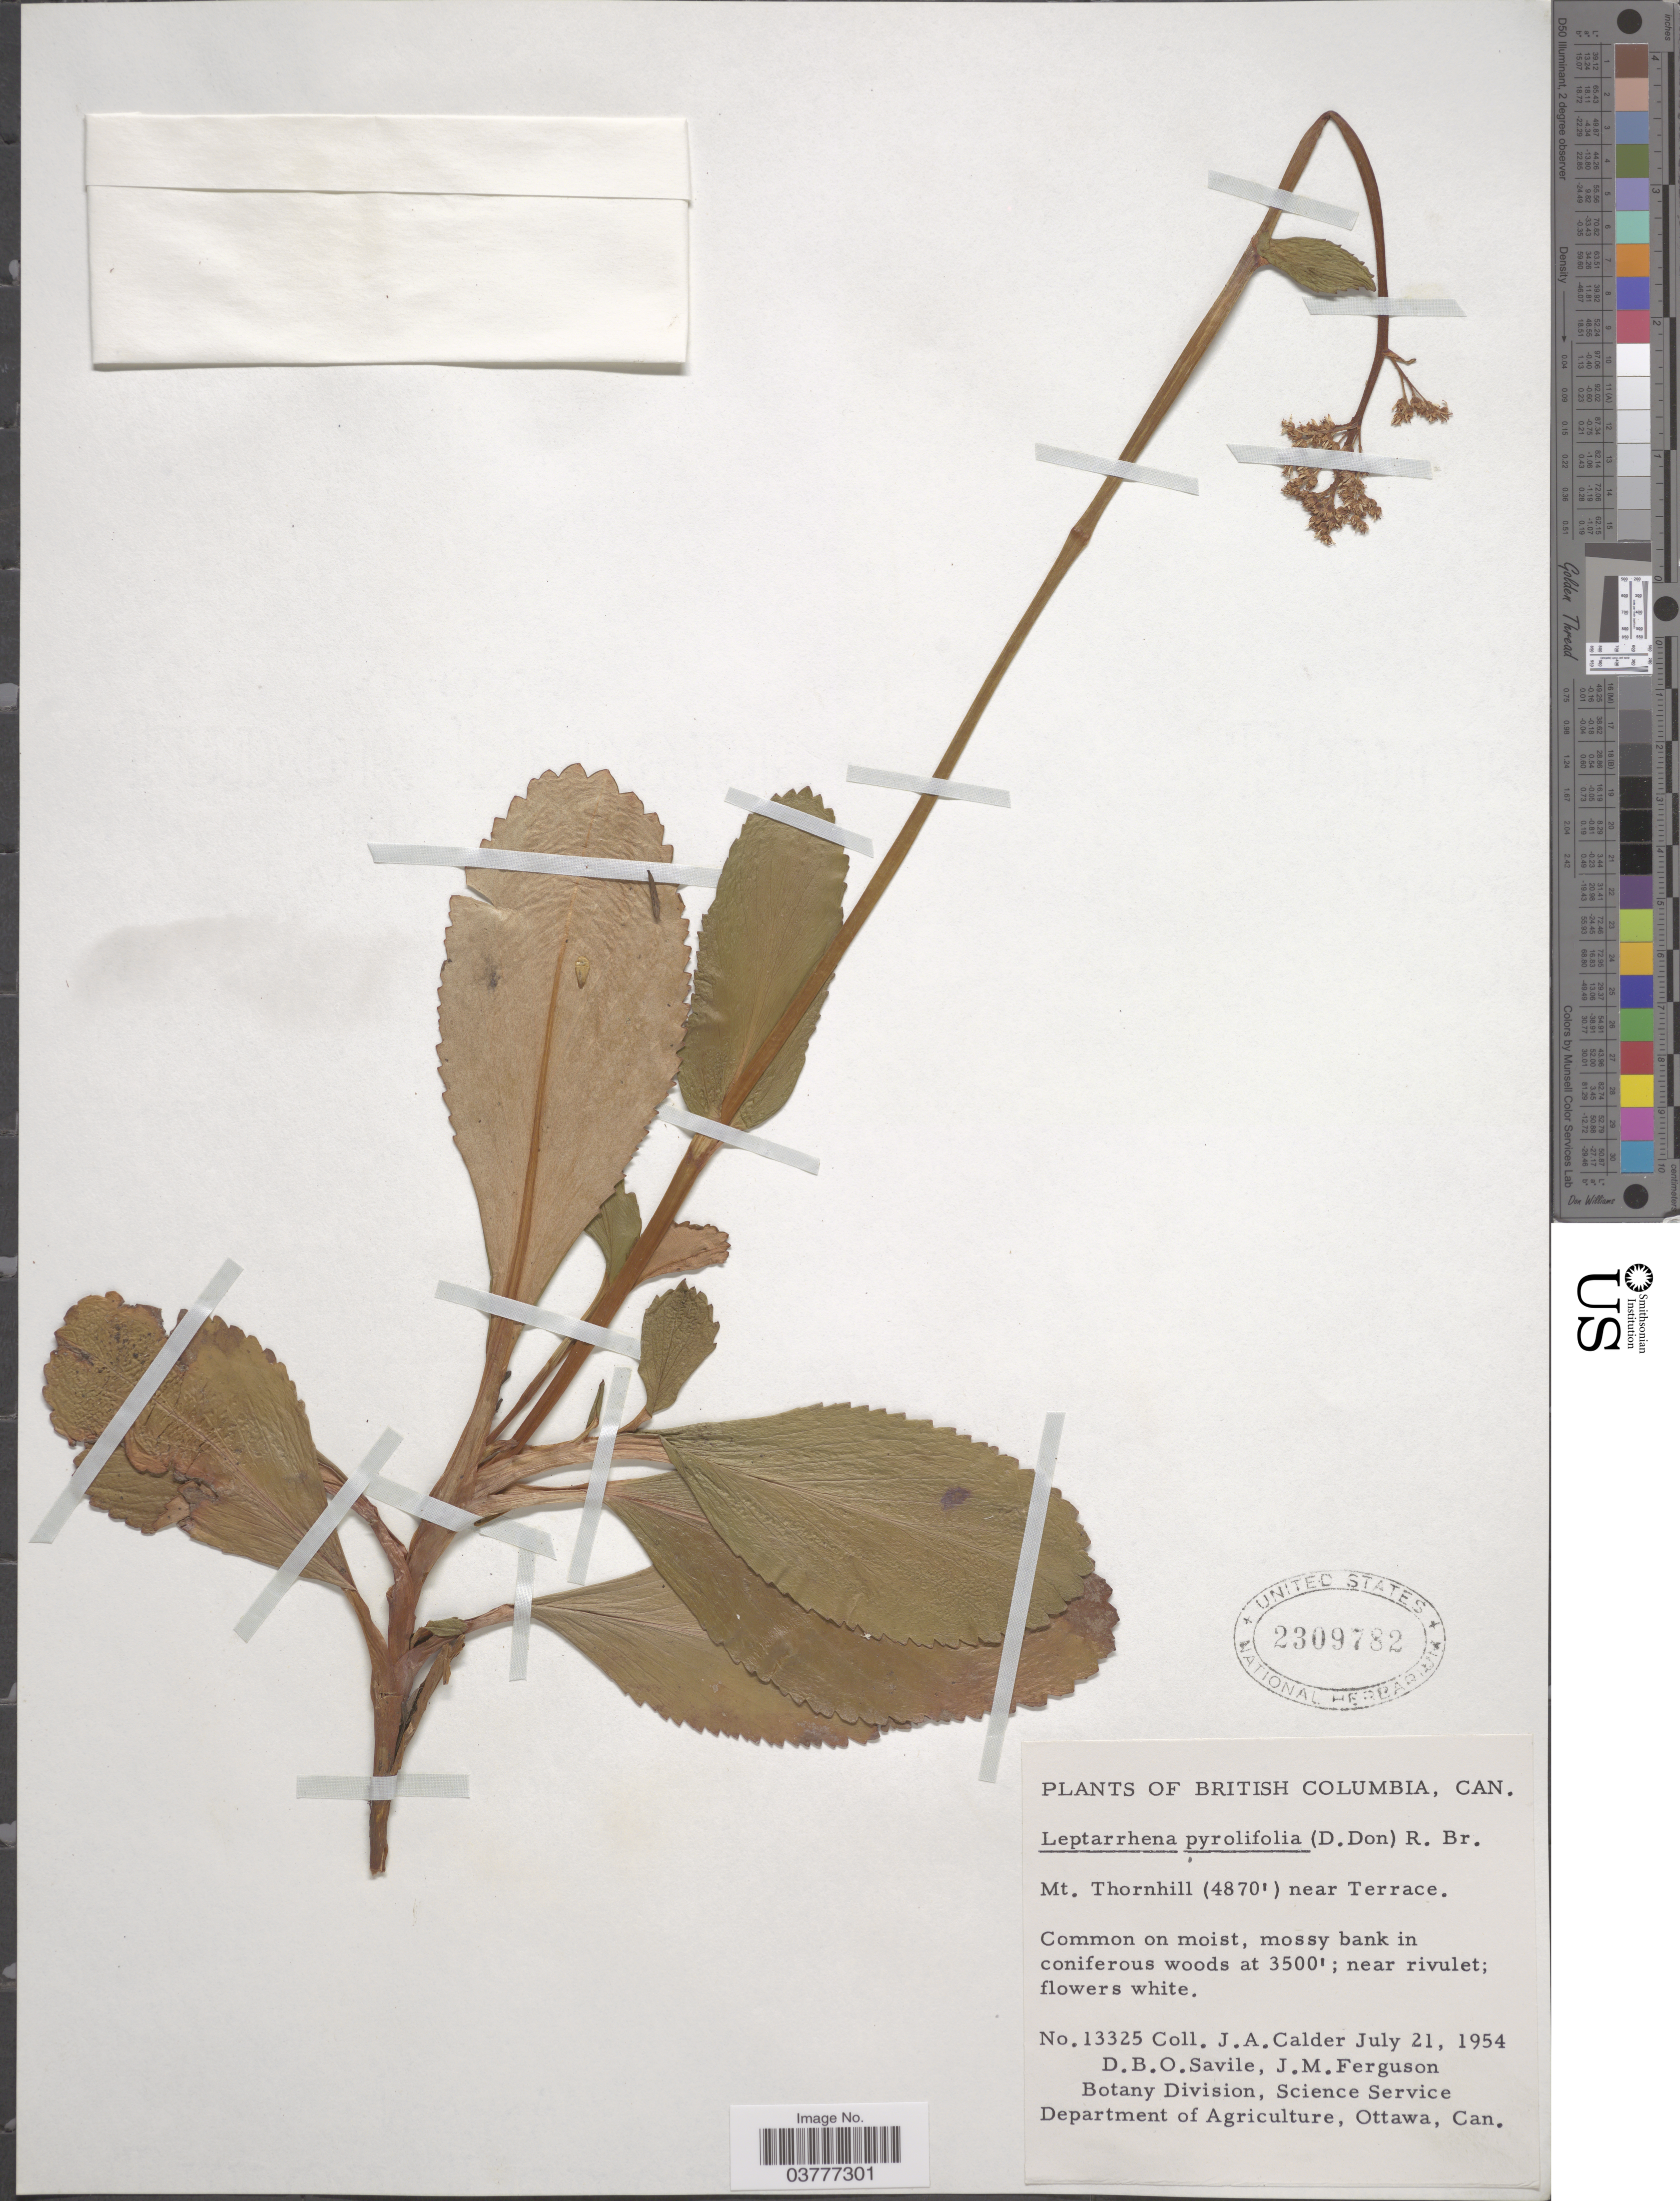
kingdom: Plantae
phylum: Tracheophyta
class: Magnoliopsida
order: Saxifragales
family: Saxifragaceae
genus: Leptarrhena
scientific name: Leptarrhena pyrolifolia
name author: (D. Don) Ser.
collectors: J. A. Calder, D. Savile & J. M. Ferguson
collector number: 13325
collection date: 1954-07-21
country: Canada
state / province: British Columbia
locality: Mt. Tornhill near Terrace.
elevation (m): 1484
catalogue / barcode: US 2309782